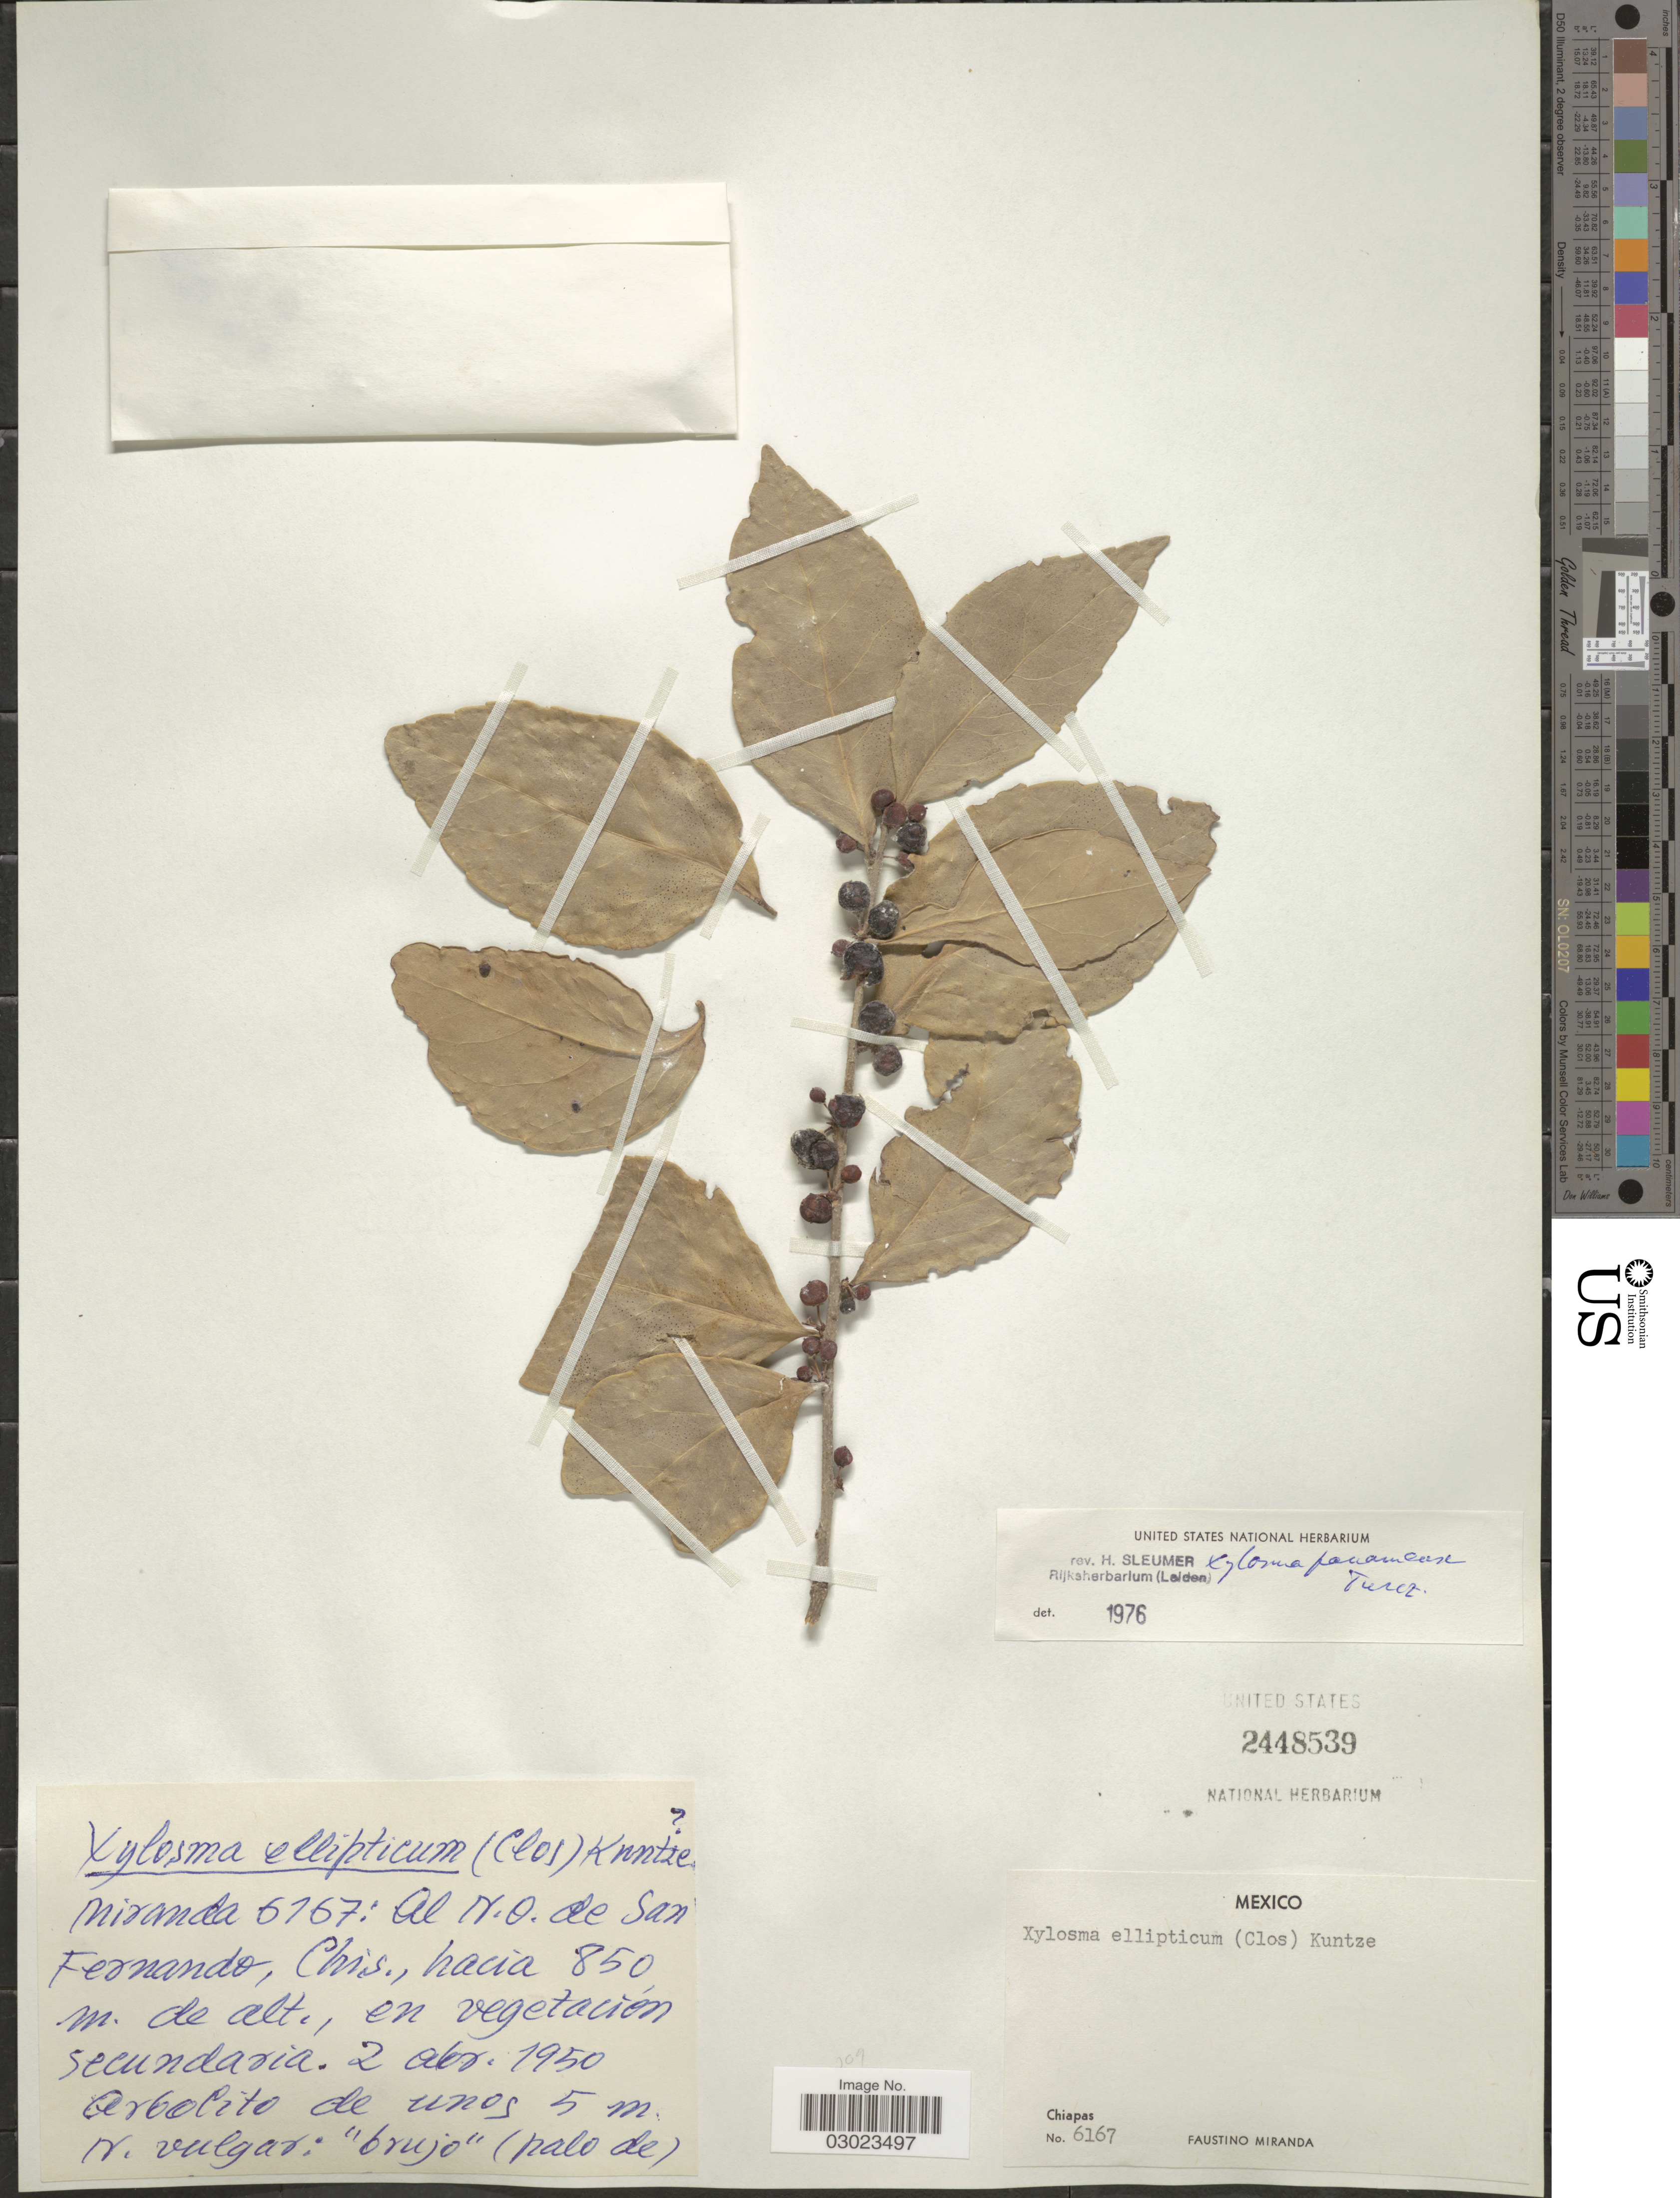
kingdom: Plantae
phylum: Tracheophyta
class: Magnoliopsida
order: Malpighiales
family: Salicaceae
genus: Xylosma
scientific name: Xylosma panamensis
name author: Turcz.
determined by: Sleumer, H. O.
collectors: F. Miranda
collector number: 6167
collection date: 1950-04-02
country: Mexico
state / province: Chiapas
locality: Al N.O. de San Fernando, Chis.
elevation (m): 850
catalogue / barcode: US 2448539